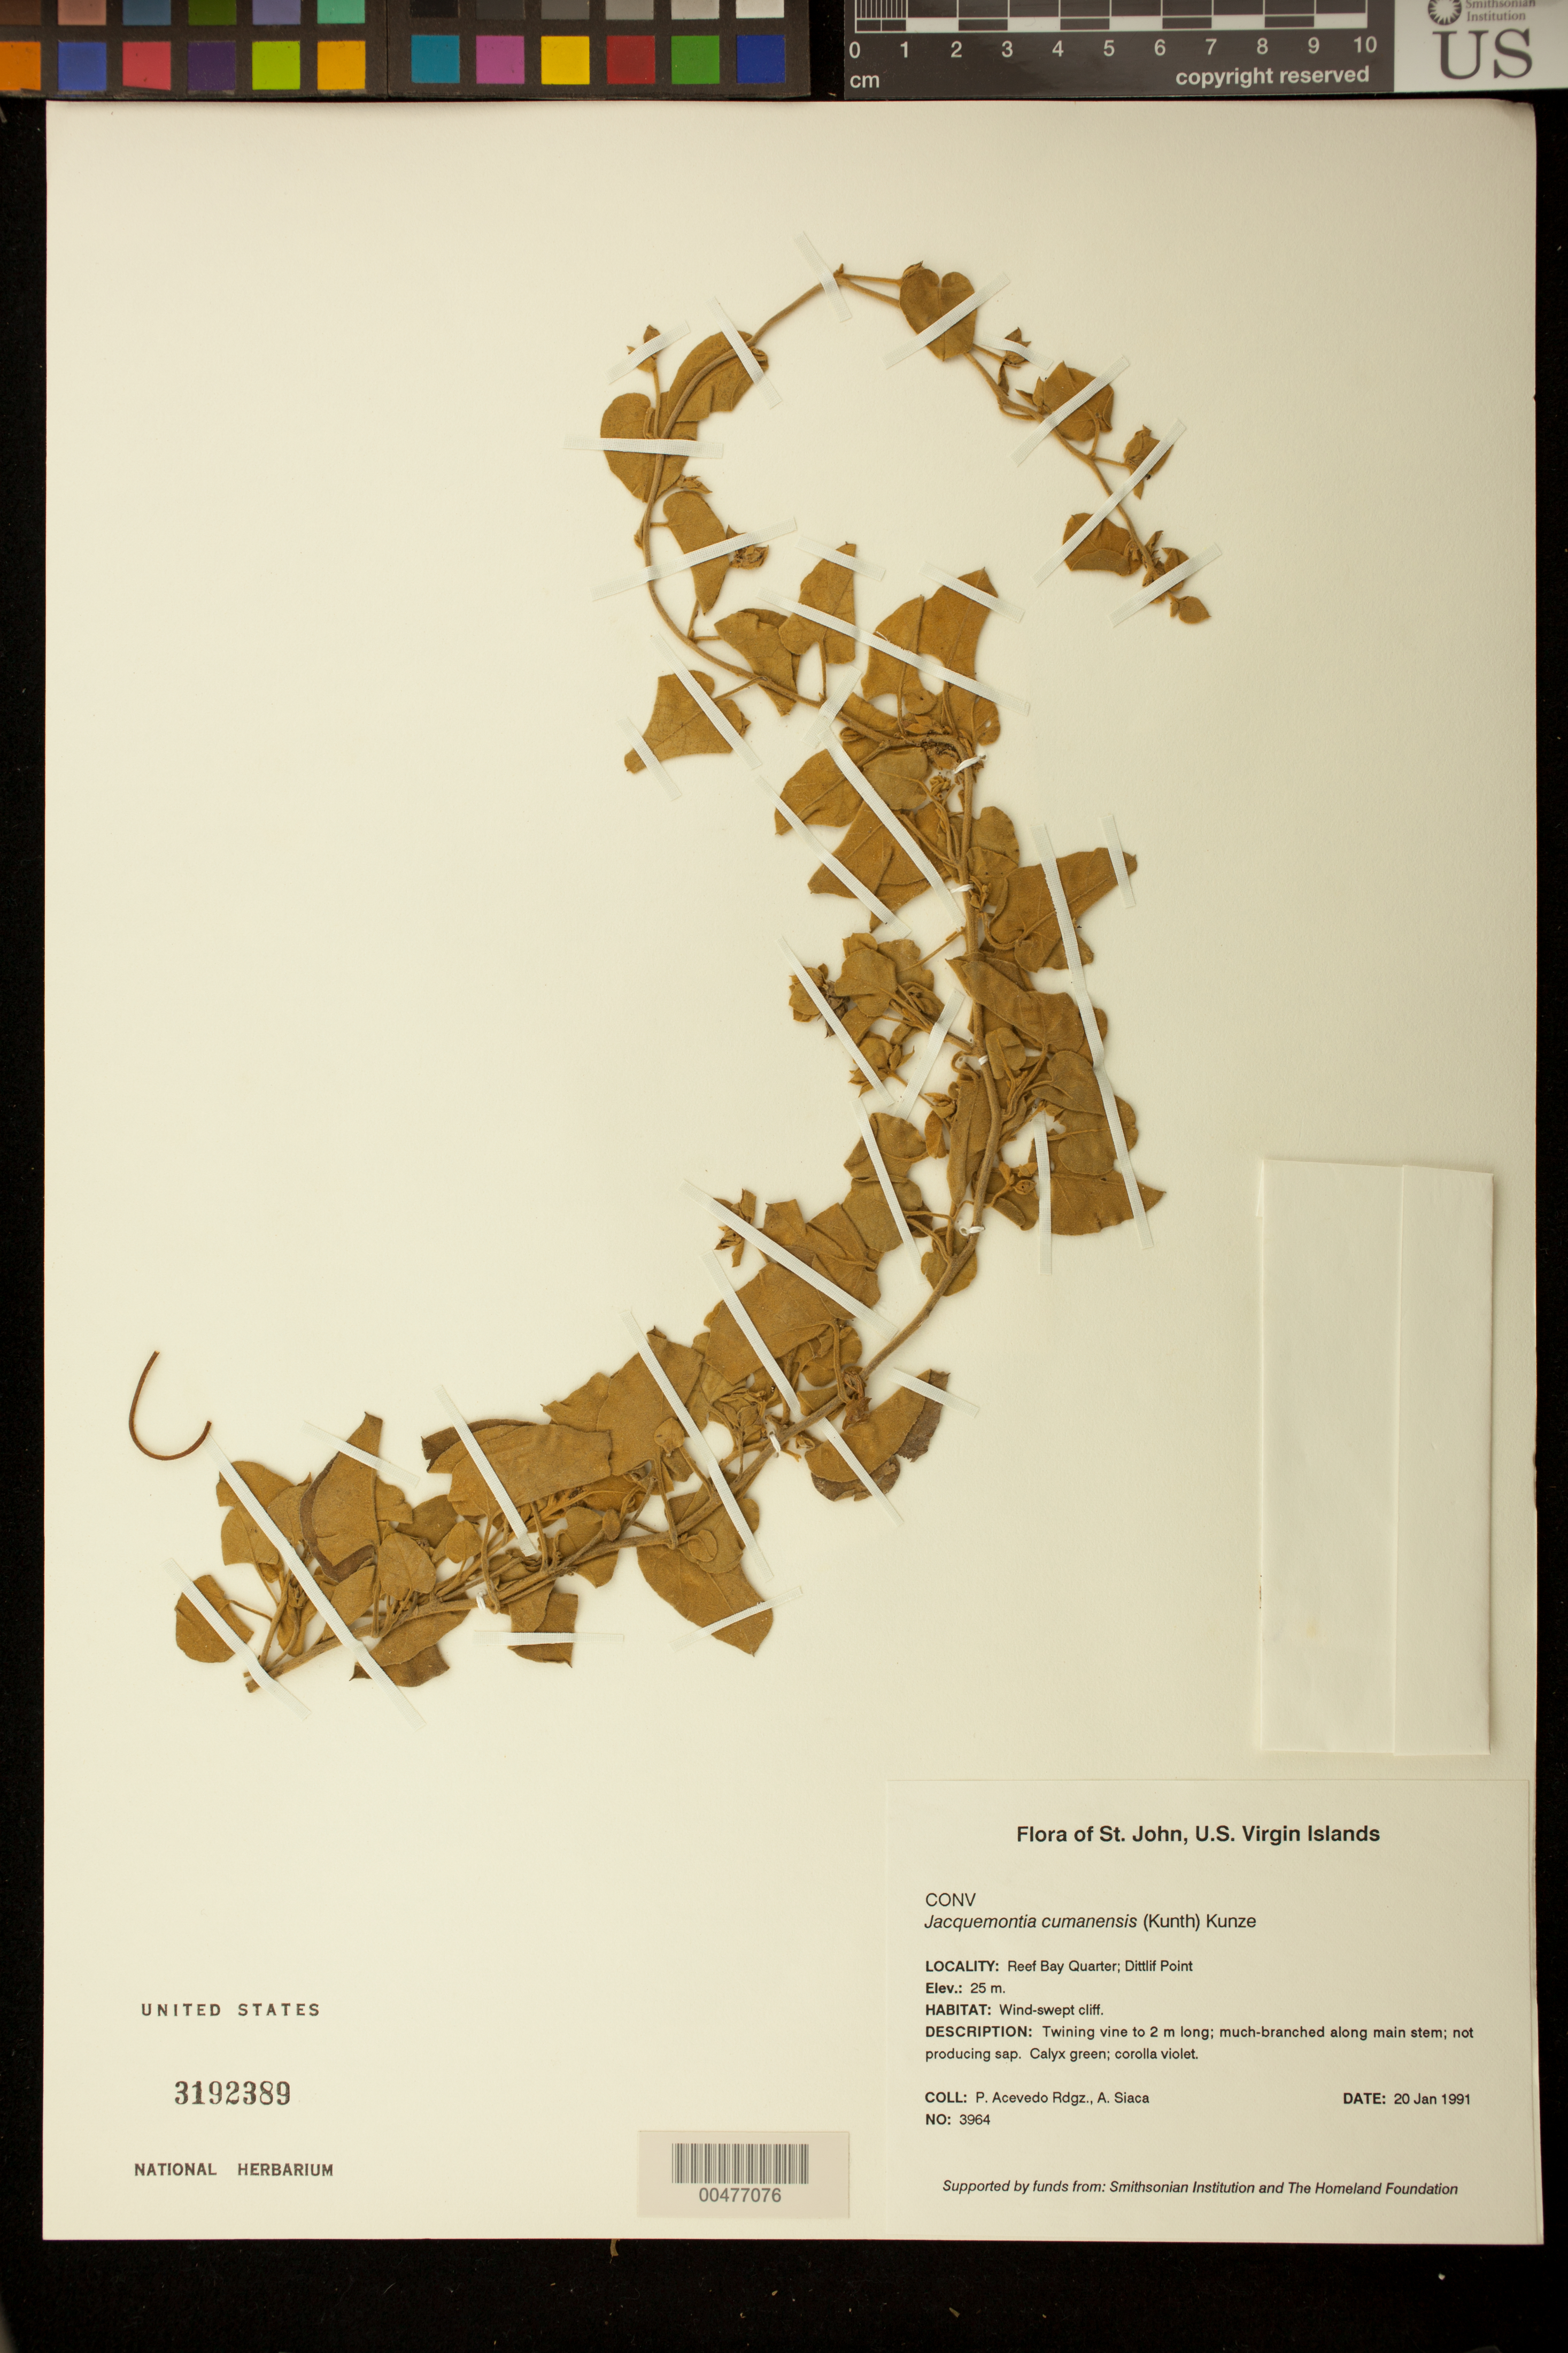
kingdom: Plantae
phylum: Tracheophyta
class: Magnoliopsida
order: Solanales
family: Convolvulaceae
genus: Jacquemontia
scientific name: Jacquemontia cumanensis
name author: (Kuntze) Kuntze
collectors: P. Acevedo-Rodr. & A. Siaca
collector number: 3964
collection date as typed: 20 Jan 1991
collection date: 1991-01-20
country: U.S. Virgin Islands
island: St. John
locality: Reef Bay Quarter; Dittlif Point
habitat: Wind-swept cliff.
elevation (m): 25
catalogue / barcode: US 3192389